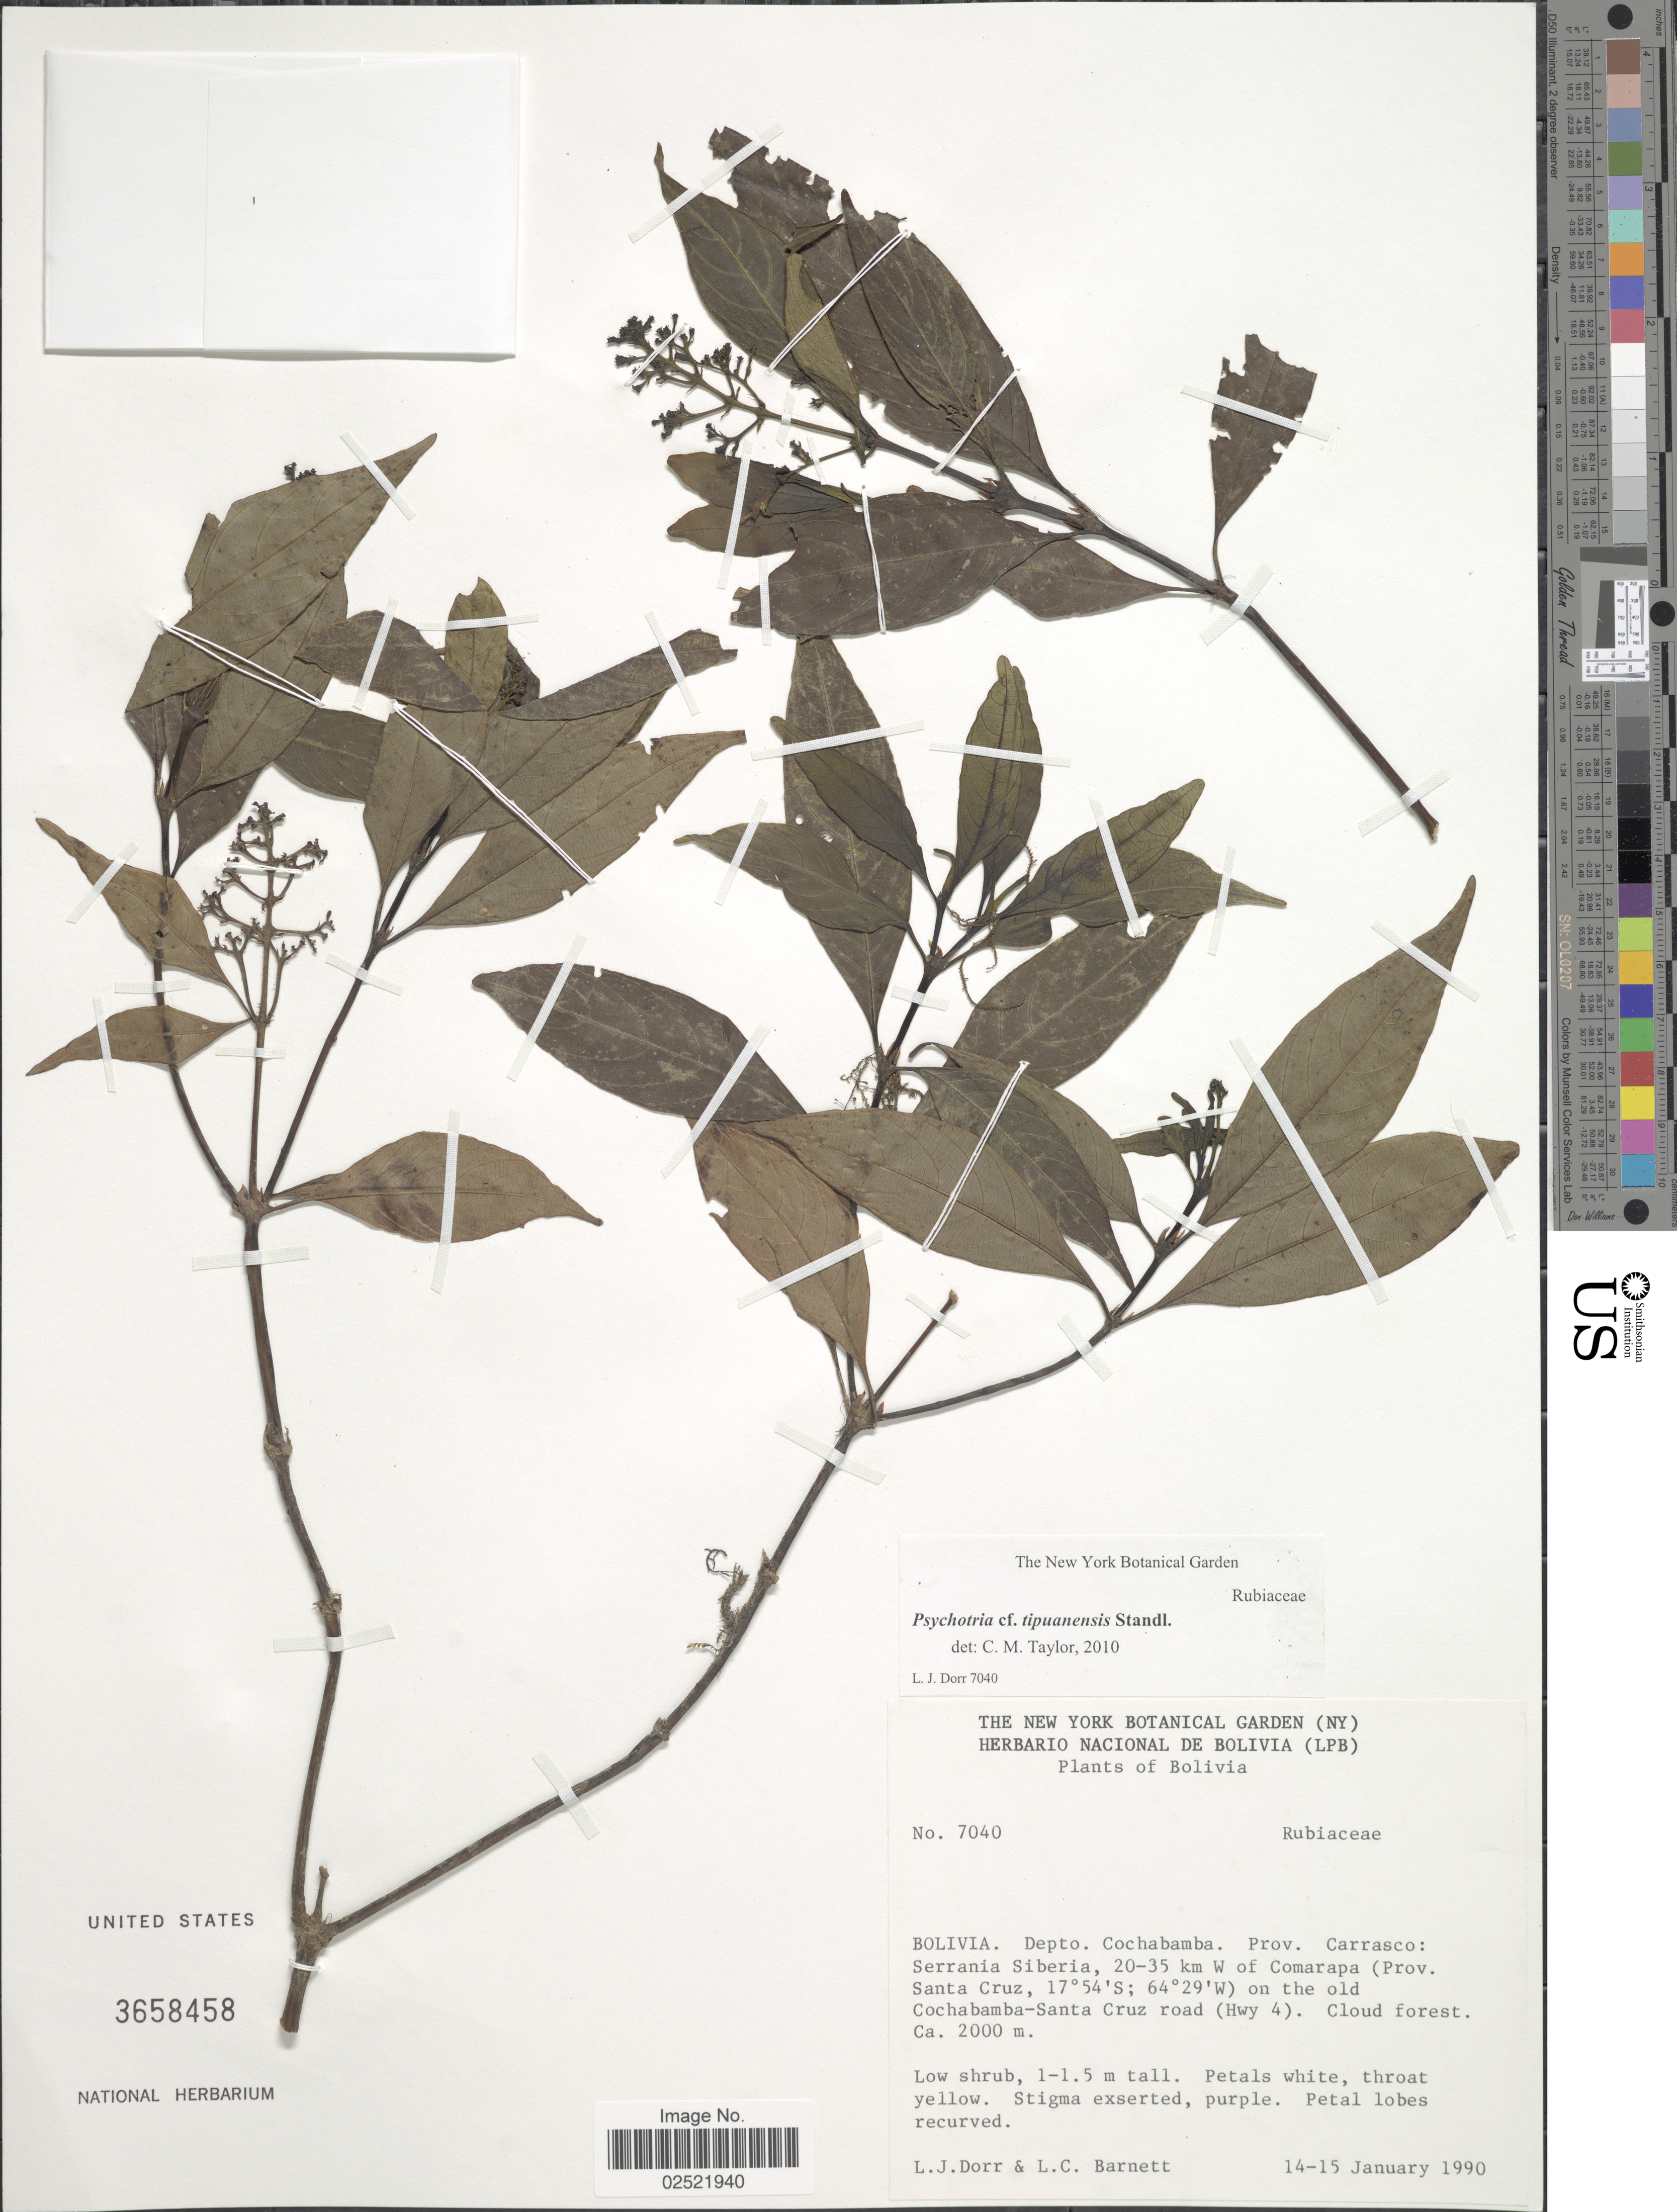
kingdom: Plantae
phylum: Tracheophyta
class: Magnoliopsida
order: Gentianales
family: Rubiaceae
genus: Psychotria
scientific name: Psychotria tipuanensis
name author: Standl.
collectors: L. J. Dorr & L. C. Barnett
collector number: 7040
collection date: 1990-01-14/1990-01-15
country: Bolivia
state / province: Cochabamba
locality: Prov. Carrasco, Serrania Siberia, 20-35 km W of Comarapa (Prov. Santa Cruz) on the old Cochabamba-Santa Cruz road (Hwy 4)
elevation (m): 2000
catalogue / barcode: US 3658458